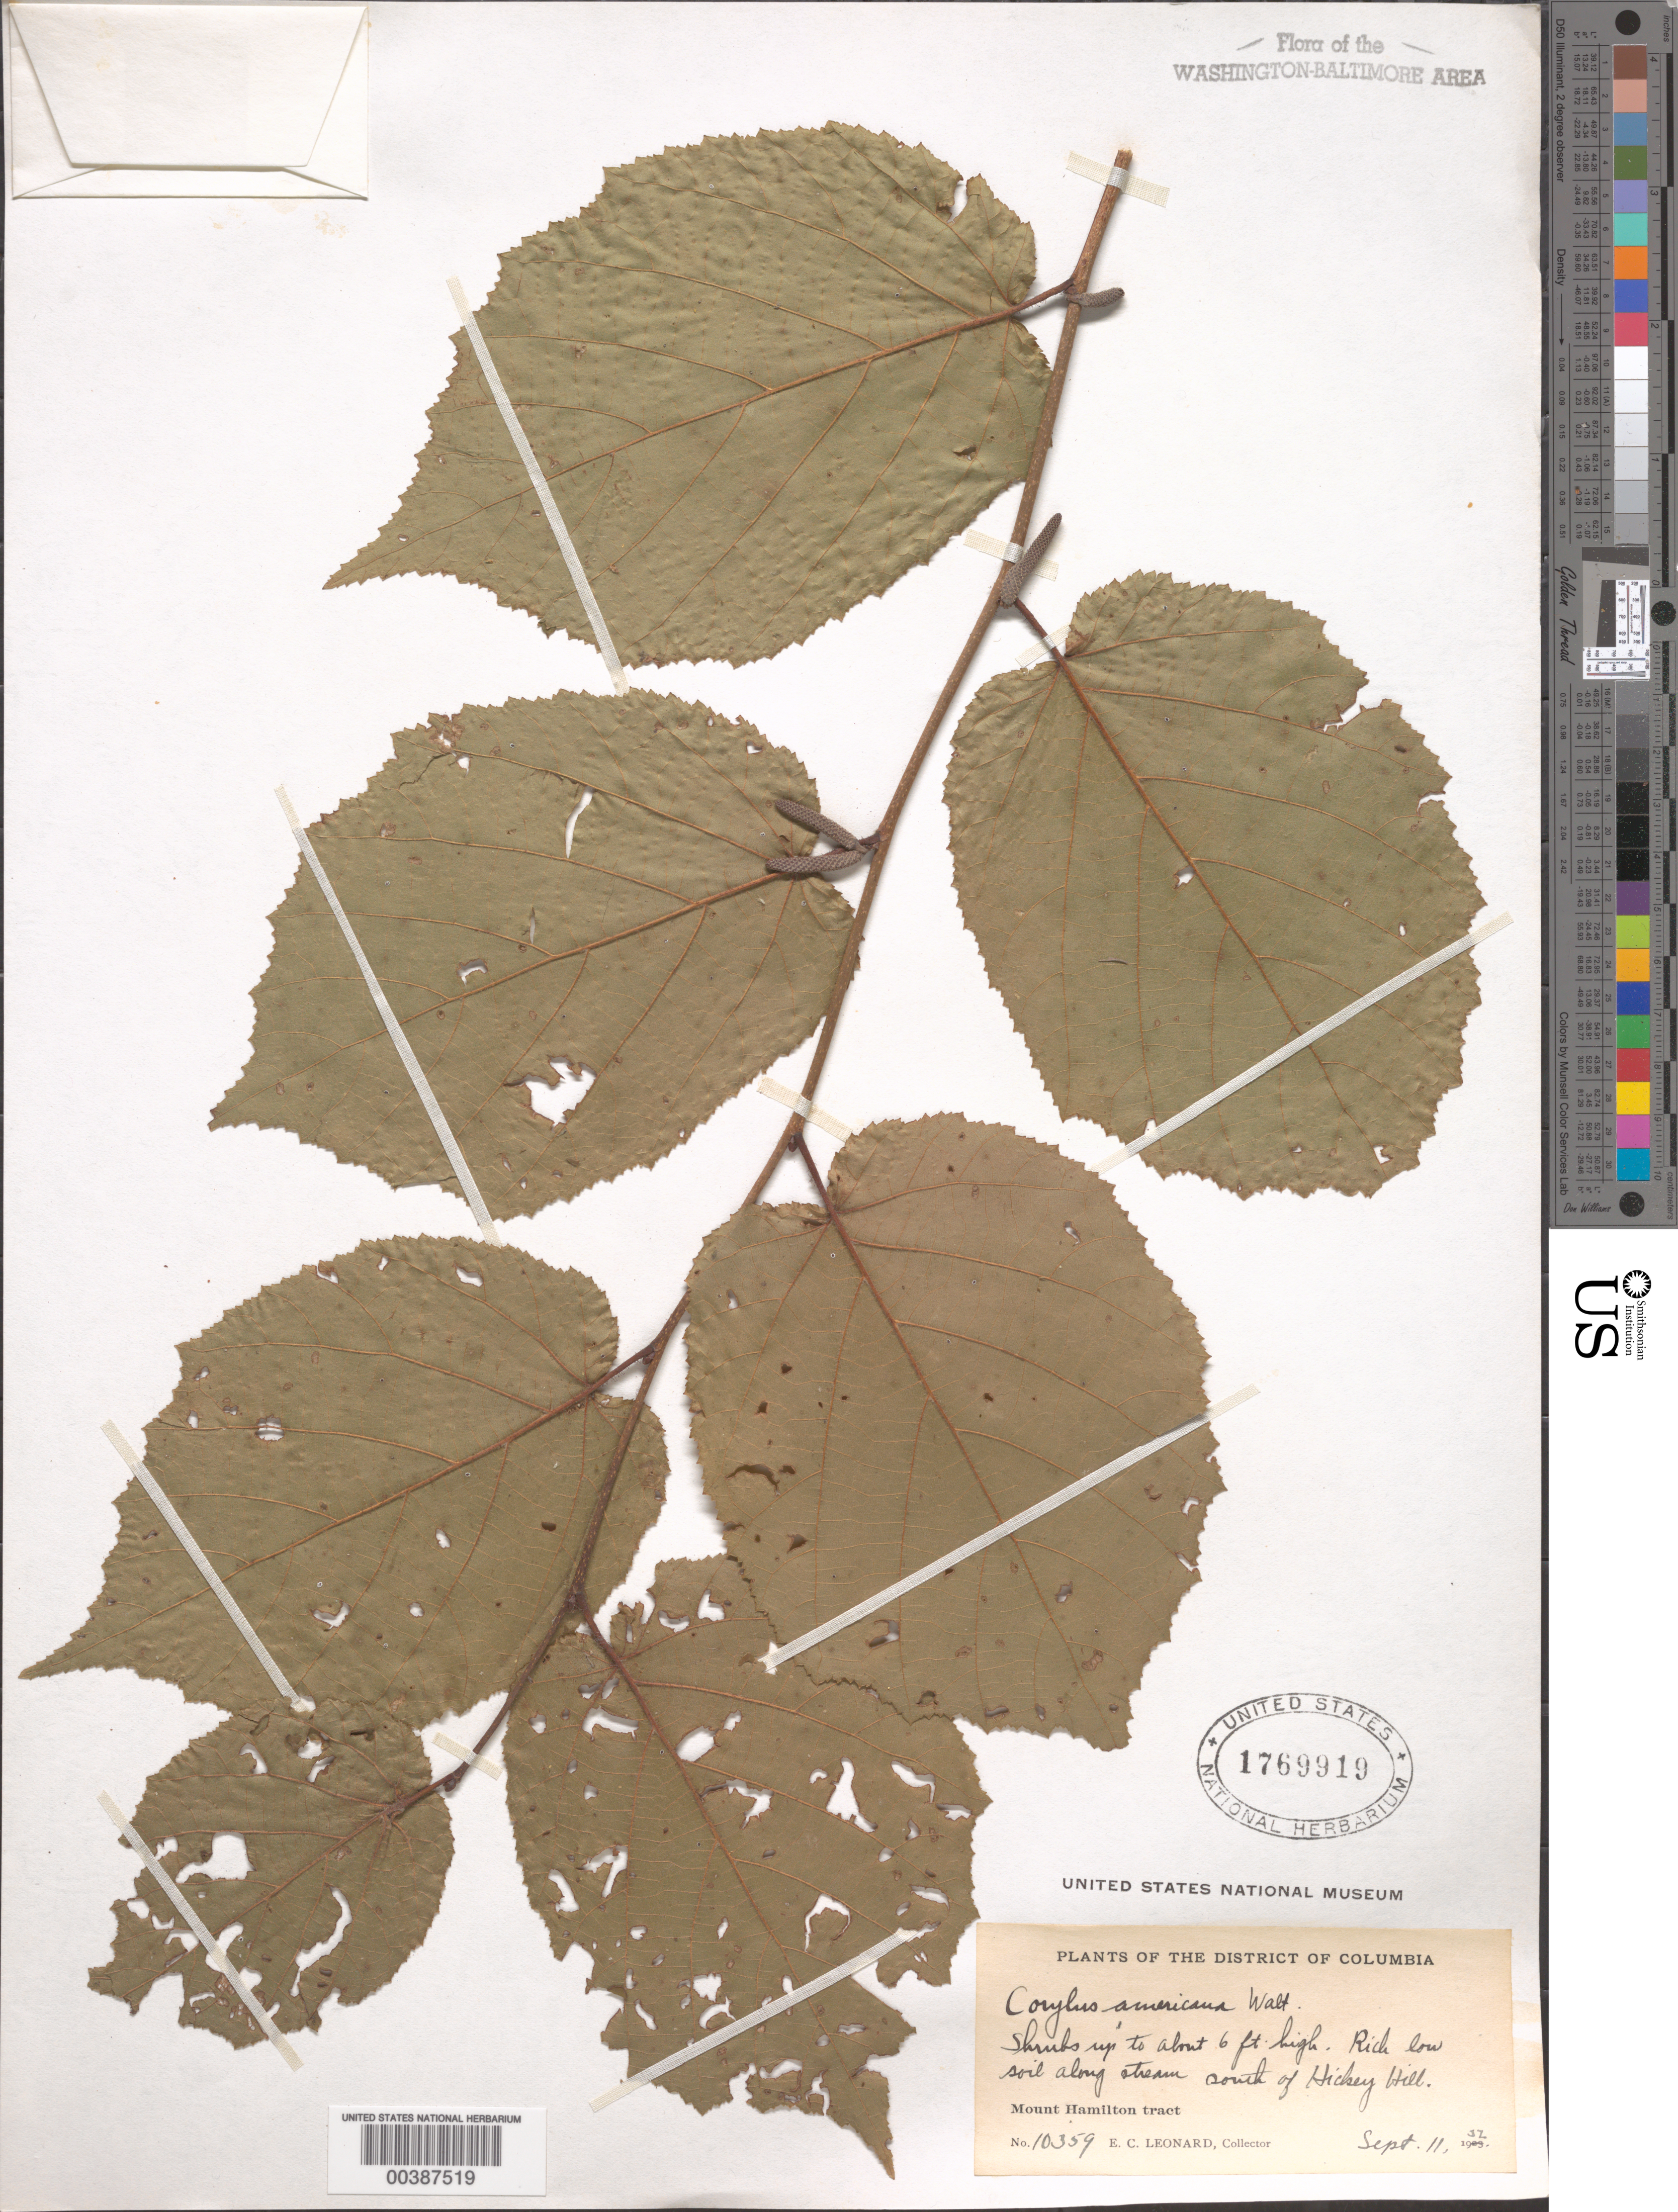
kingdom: Plantae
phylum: Tracheophyta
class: Magnoliopsida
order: Fagales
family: Betulaceae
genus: Corylus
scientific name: Corylus americana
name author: Walter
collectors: E. C. Leonard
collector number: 10359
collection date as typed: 11 Sep 1932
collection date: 1932-09-11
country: United States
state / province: District of Columbia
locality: South of Hickey Hill, Mount Hamilton Tract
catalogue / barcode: US 1769919